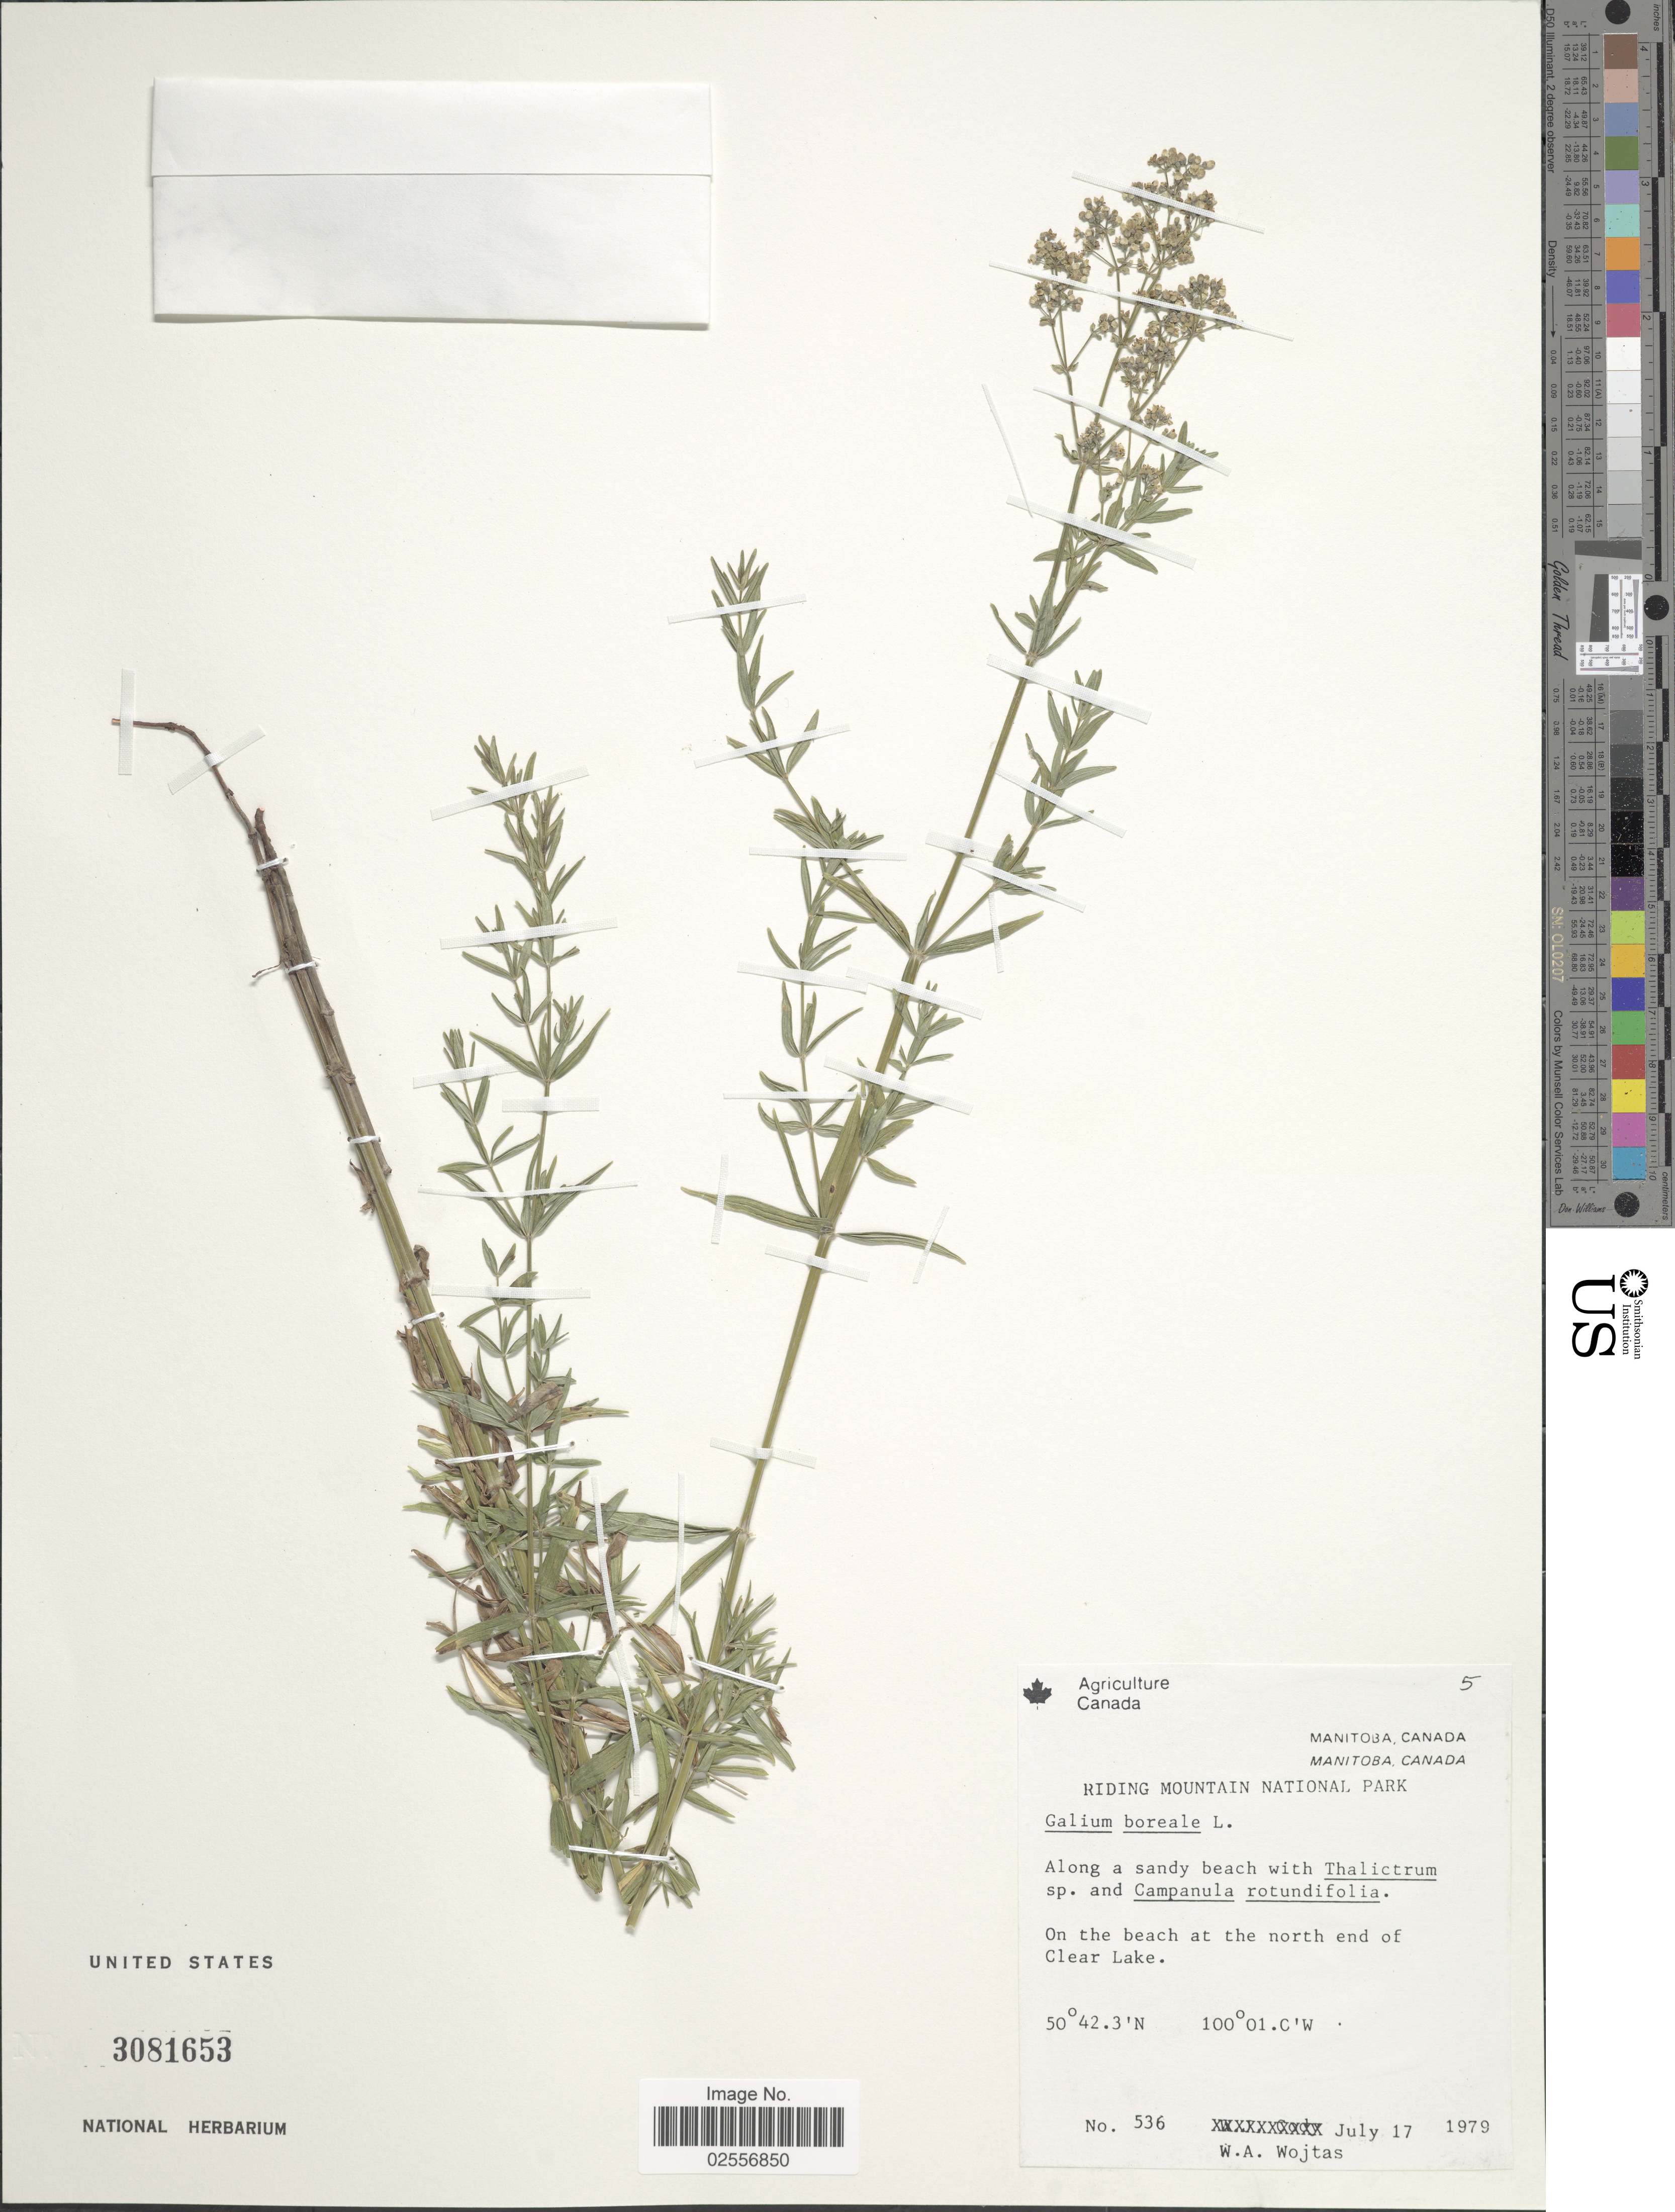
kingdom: Plantae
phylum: Tracheophyta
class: Magnoliopsida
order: Gentianales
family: Rubiaceae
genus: Galium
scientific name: Galium boreale L.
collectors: W. Wojtas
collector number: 536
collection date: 1979-07-17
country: Canada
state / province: Manitoba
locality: Riding Mountain National Park, on the beach at the north end of Clear Lake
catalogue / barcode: US 3081653